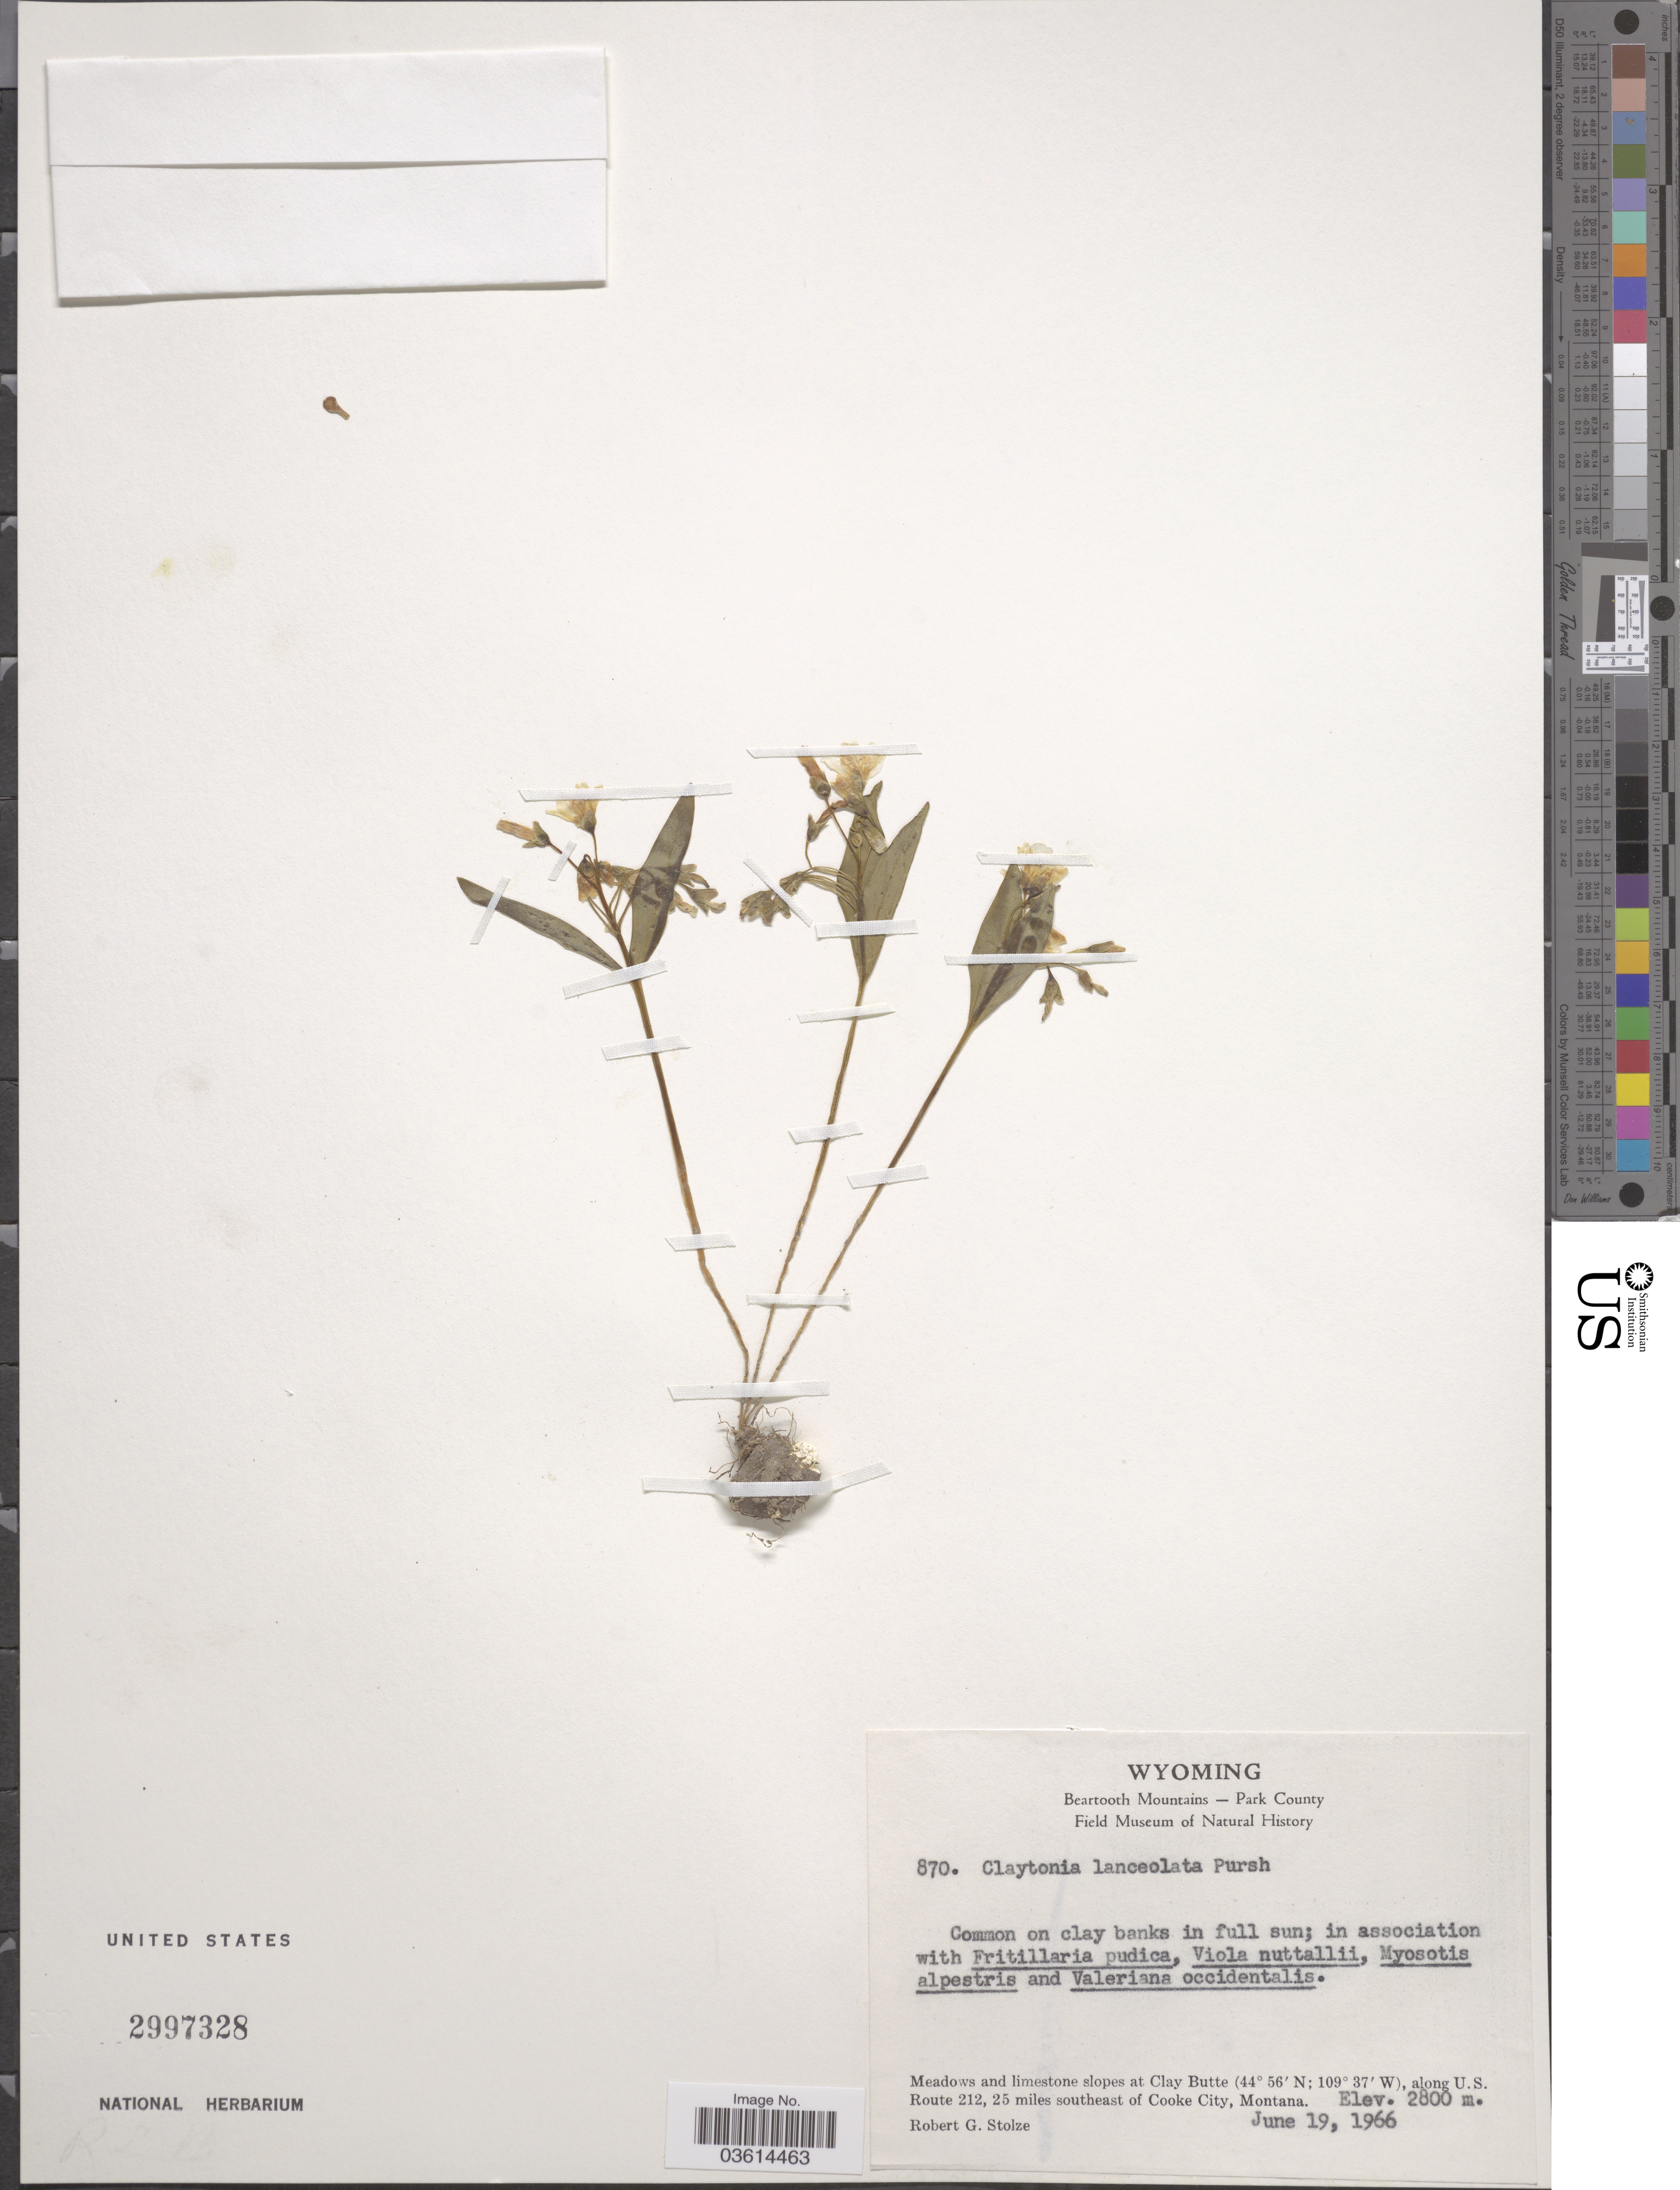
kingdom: Plantae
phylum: Tracheophyta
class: Magnoliopsida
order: Caryophyllales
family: Montiaceae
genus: Claytonia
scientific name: Claytonia lanceolata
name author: Pursh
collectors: R. G. Stolze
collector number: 870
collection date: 1966-06-19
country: United States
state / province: Wyoming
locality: Meadows and limestone slopes at Clay Butte, along U.S. Route 212, 25 miles southeast of Cooke City.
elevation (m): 2800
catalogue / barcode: US 2997328